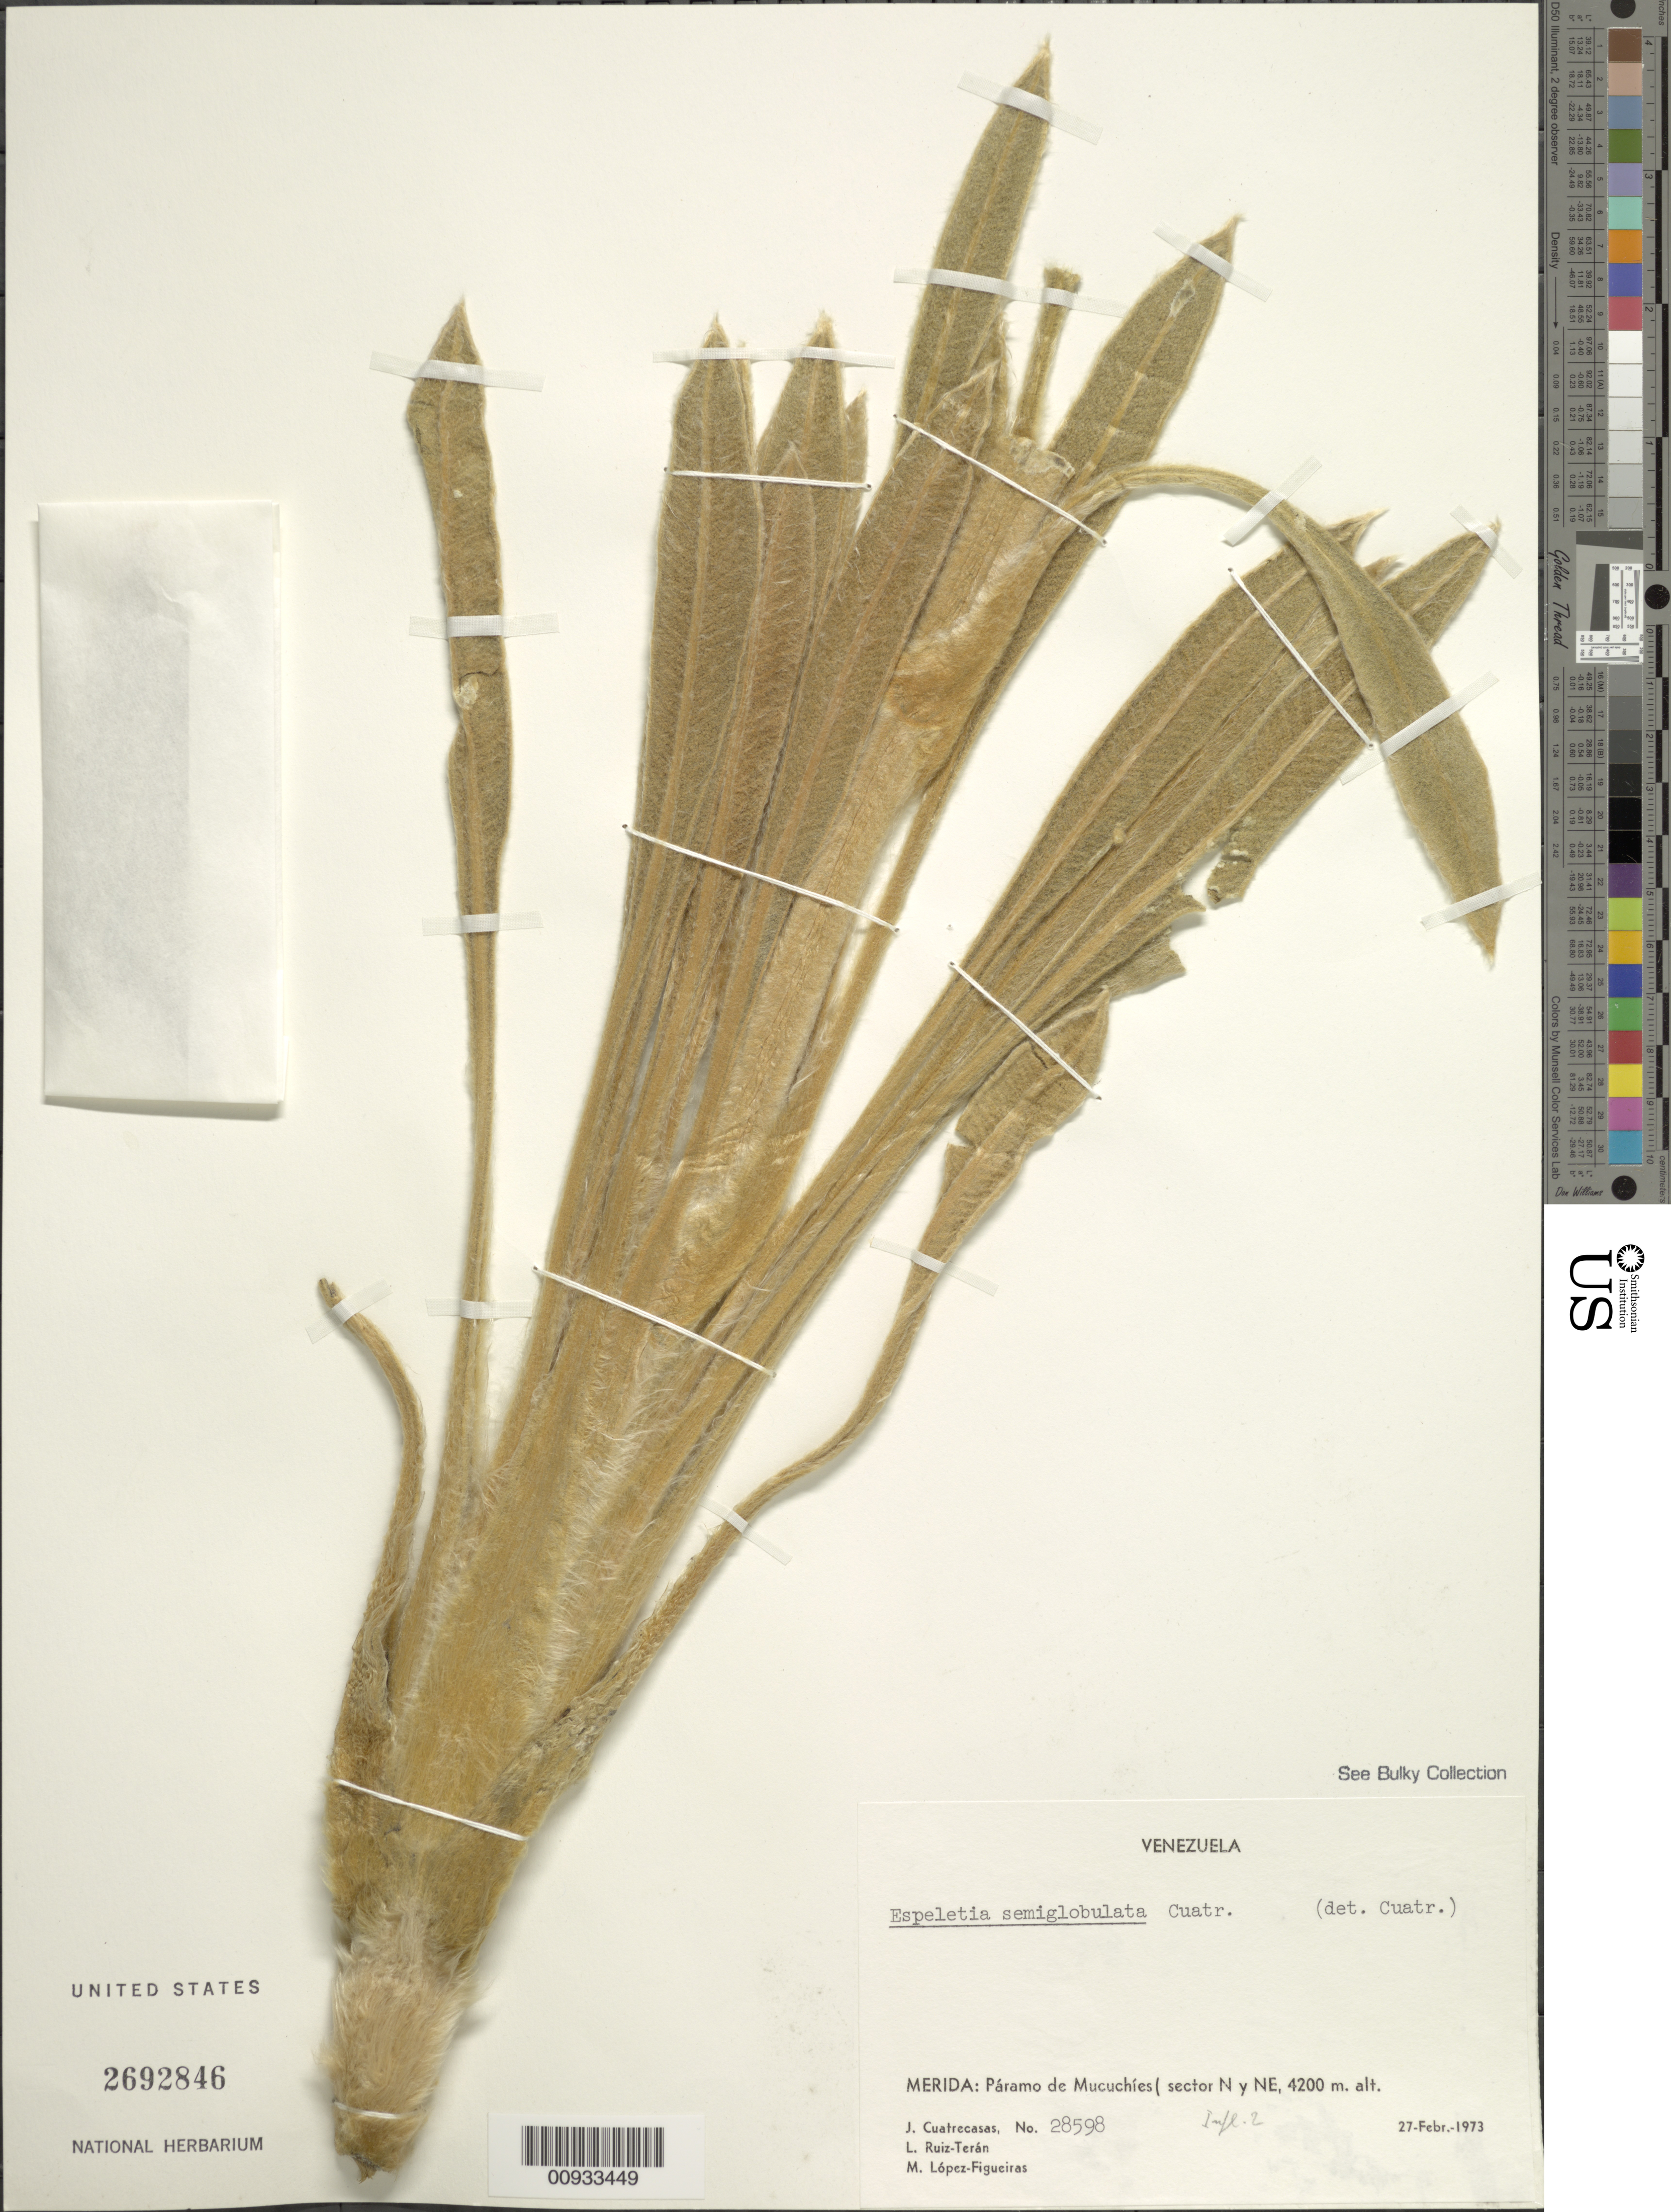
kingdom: Plantae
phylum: Tracheophyta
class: Magnoliopsida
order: Asterales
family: Asteraceae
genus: Espeletia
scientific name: Espeletia semiglobulata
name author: Cuatrec.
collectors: J. Cuatrecasas, L. E. Ruíz-Terán & M. López Figueiras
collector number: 28598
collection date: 1973-02-27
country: Venezuela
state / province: Mérida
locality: Paramo de Mucuchies (sector N y NE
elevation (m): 4200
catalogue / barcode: US 2692846